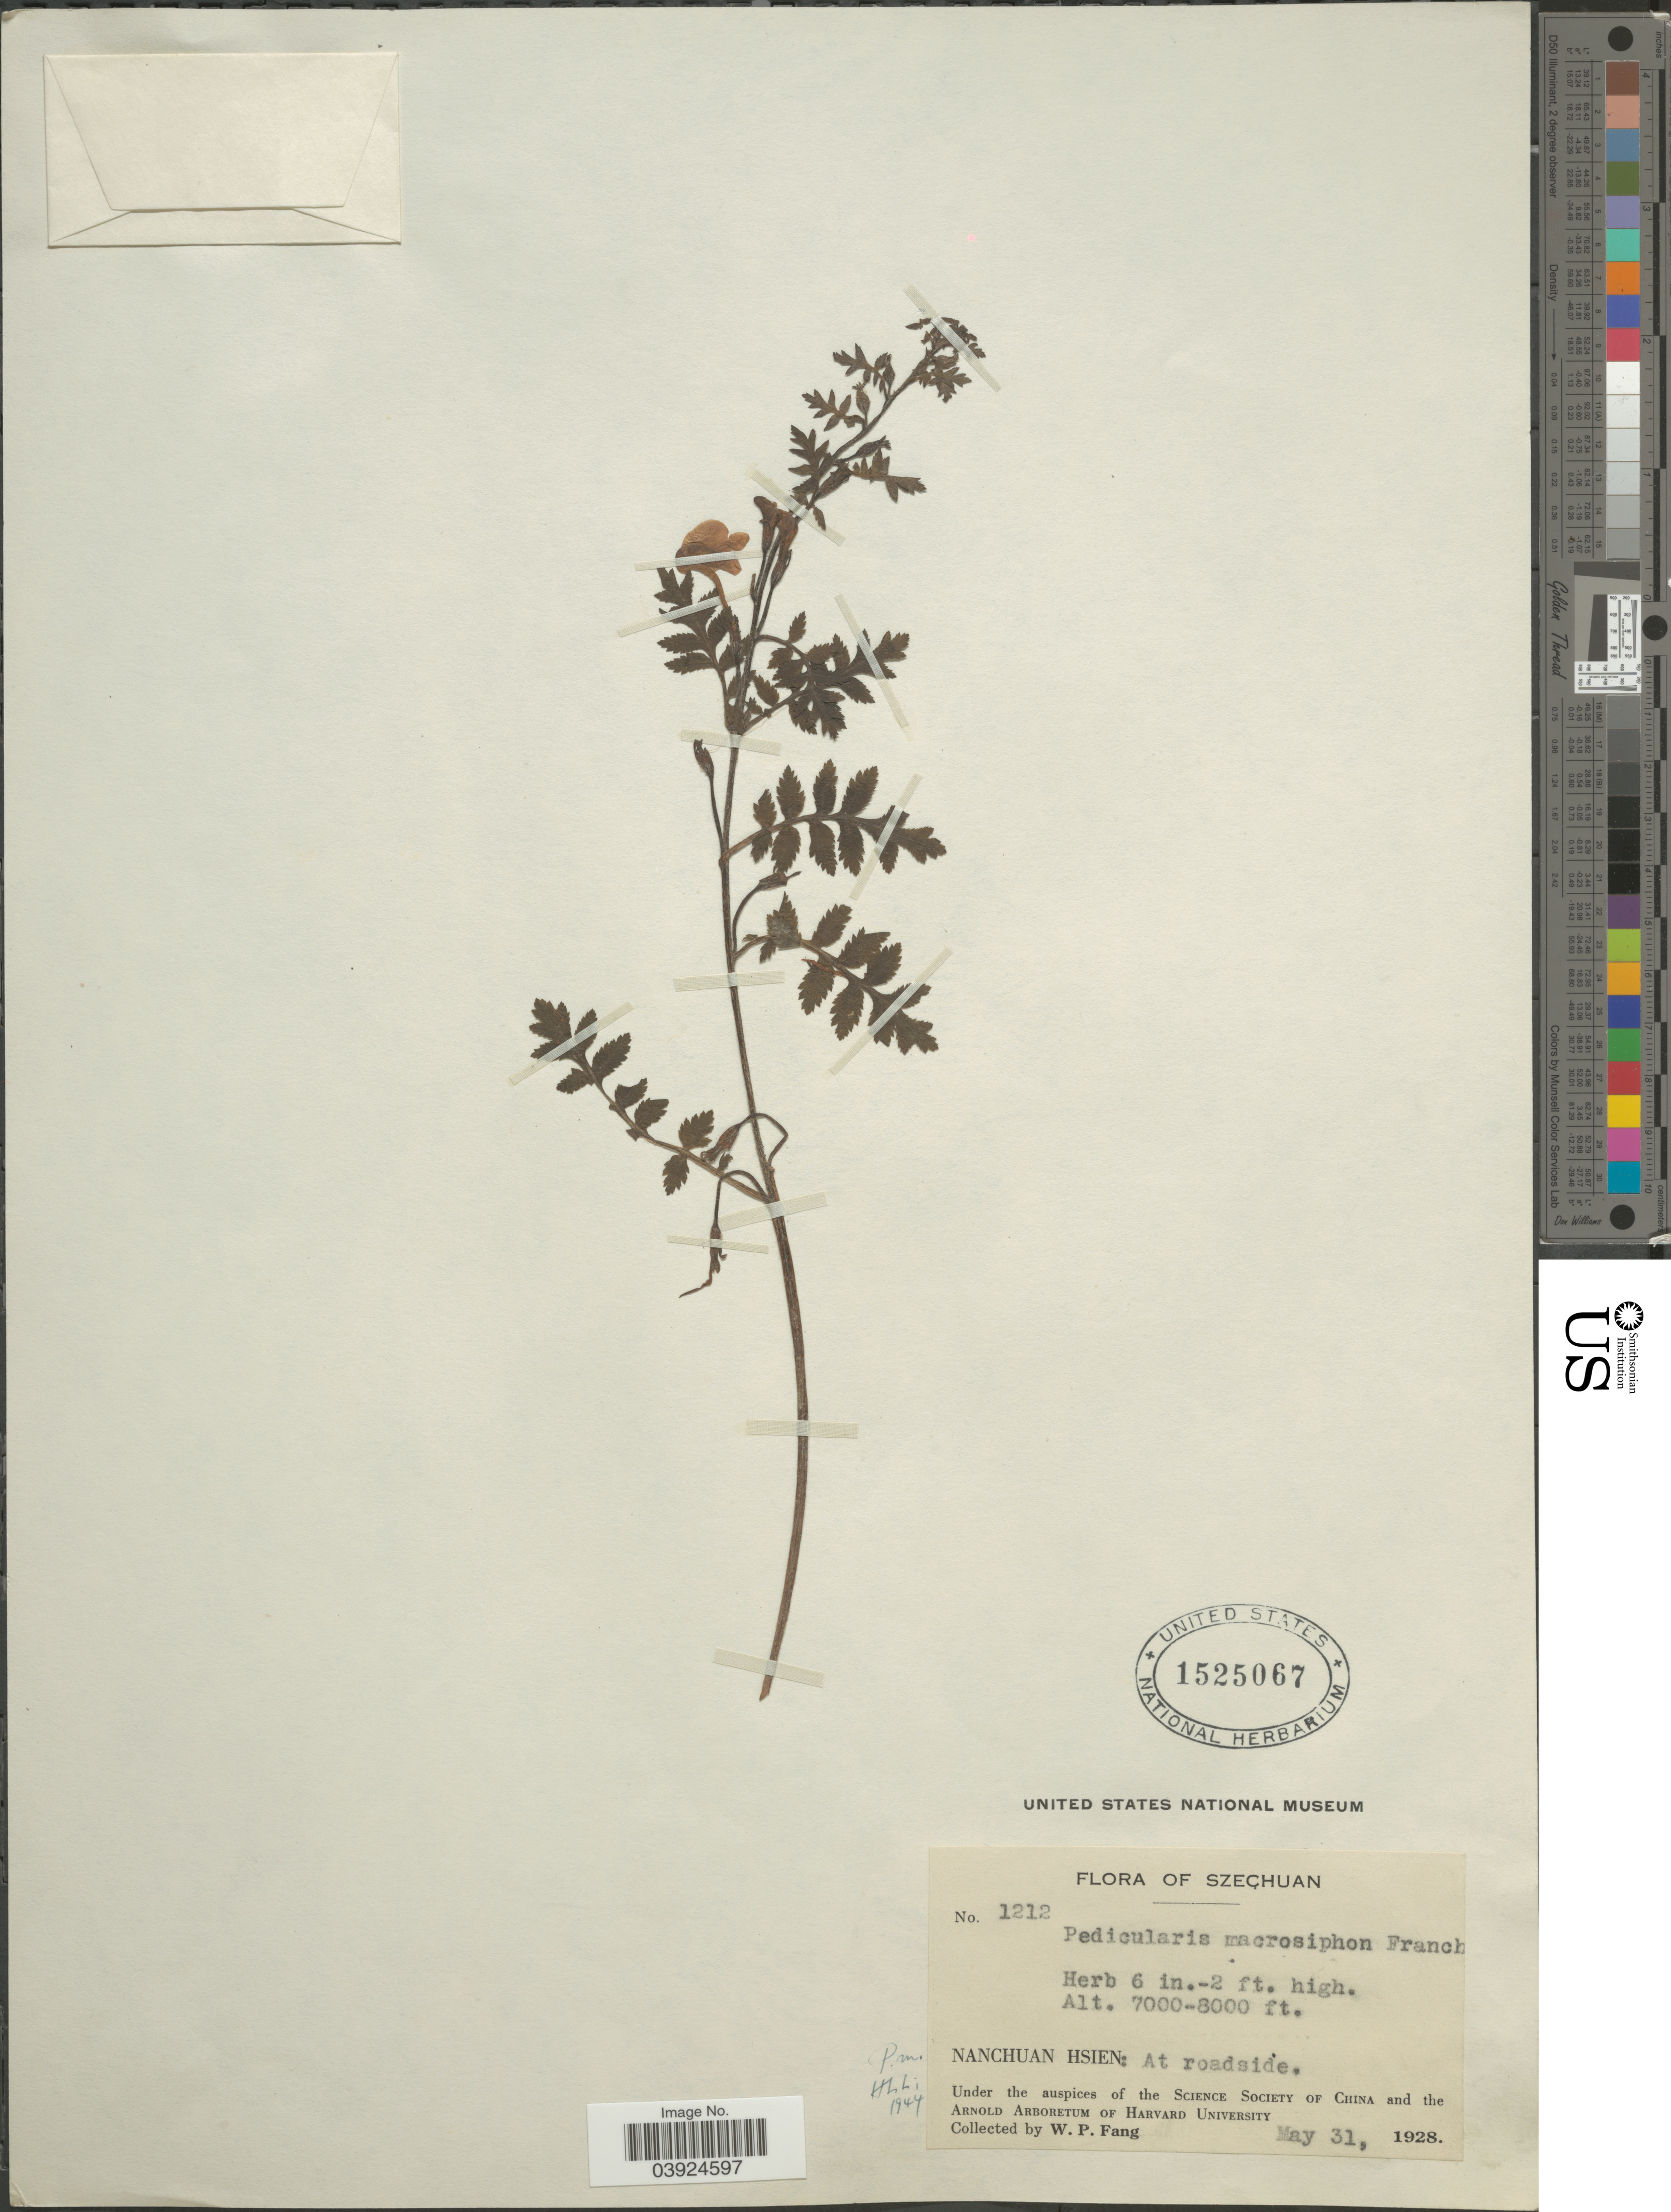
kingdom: Plantae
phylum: Tracheophyta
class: Magnoliopsida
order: Lamiales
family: Orobanchaceae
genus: Pedicularis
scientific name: Pedicularis macrosiphon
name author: Franch.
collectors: W. P. Fang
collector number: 1212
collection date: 1928-05-31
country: China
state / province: Sichuan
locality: Szechuan. Nanchuan Hsien: At roadside.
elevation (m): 2134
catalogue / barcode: US 1525067